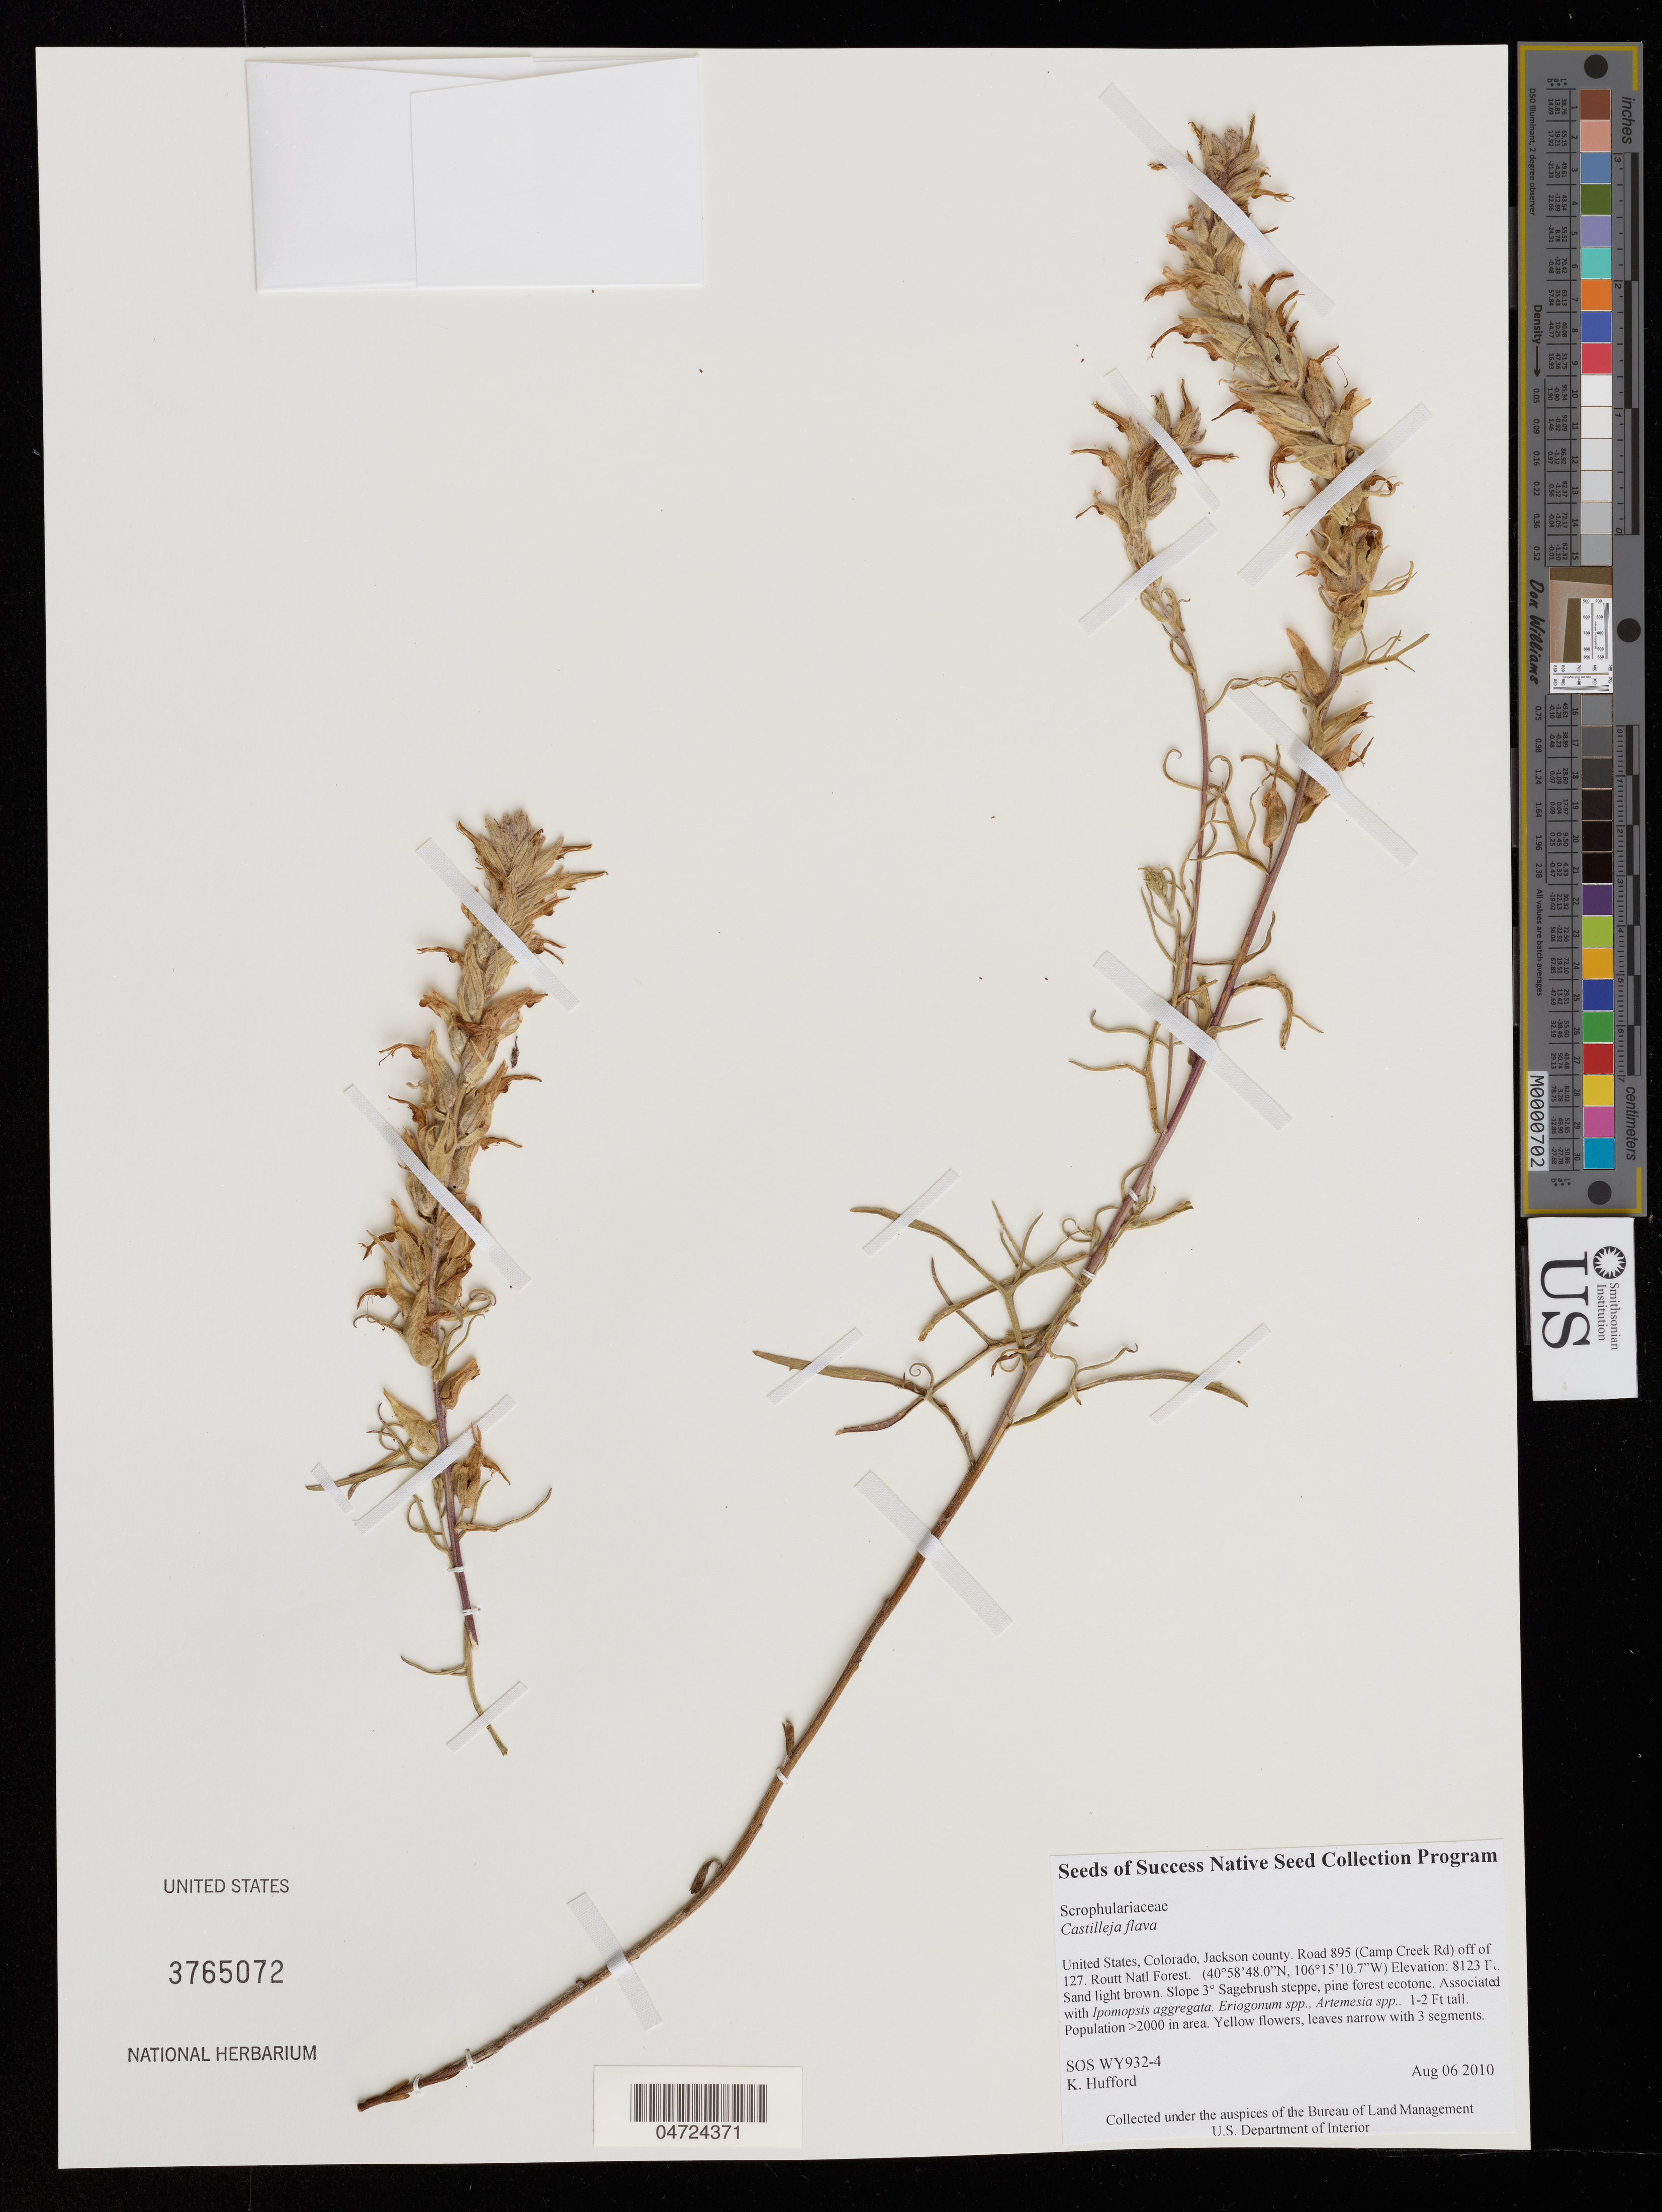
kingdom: Plantae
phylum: Tracheophyta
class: Magnoliopsida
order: Lamiales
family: Orobanchaceae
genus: Castilleja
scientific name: Castilleja flava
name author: S. Watson in C. King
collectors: K. Hufford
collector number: SOS WY932-4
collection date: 2010-08-06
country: United States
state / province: Colorado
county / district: Jackson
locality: Jackson County. Road 895 (Camp Creek Rd) off of 127. Routt Natl Forest.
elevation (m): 2476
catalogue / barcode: US 3765072